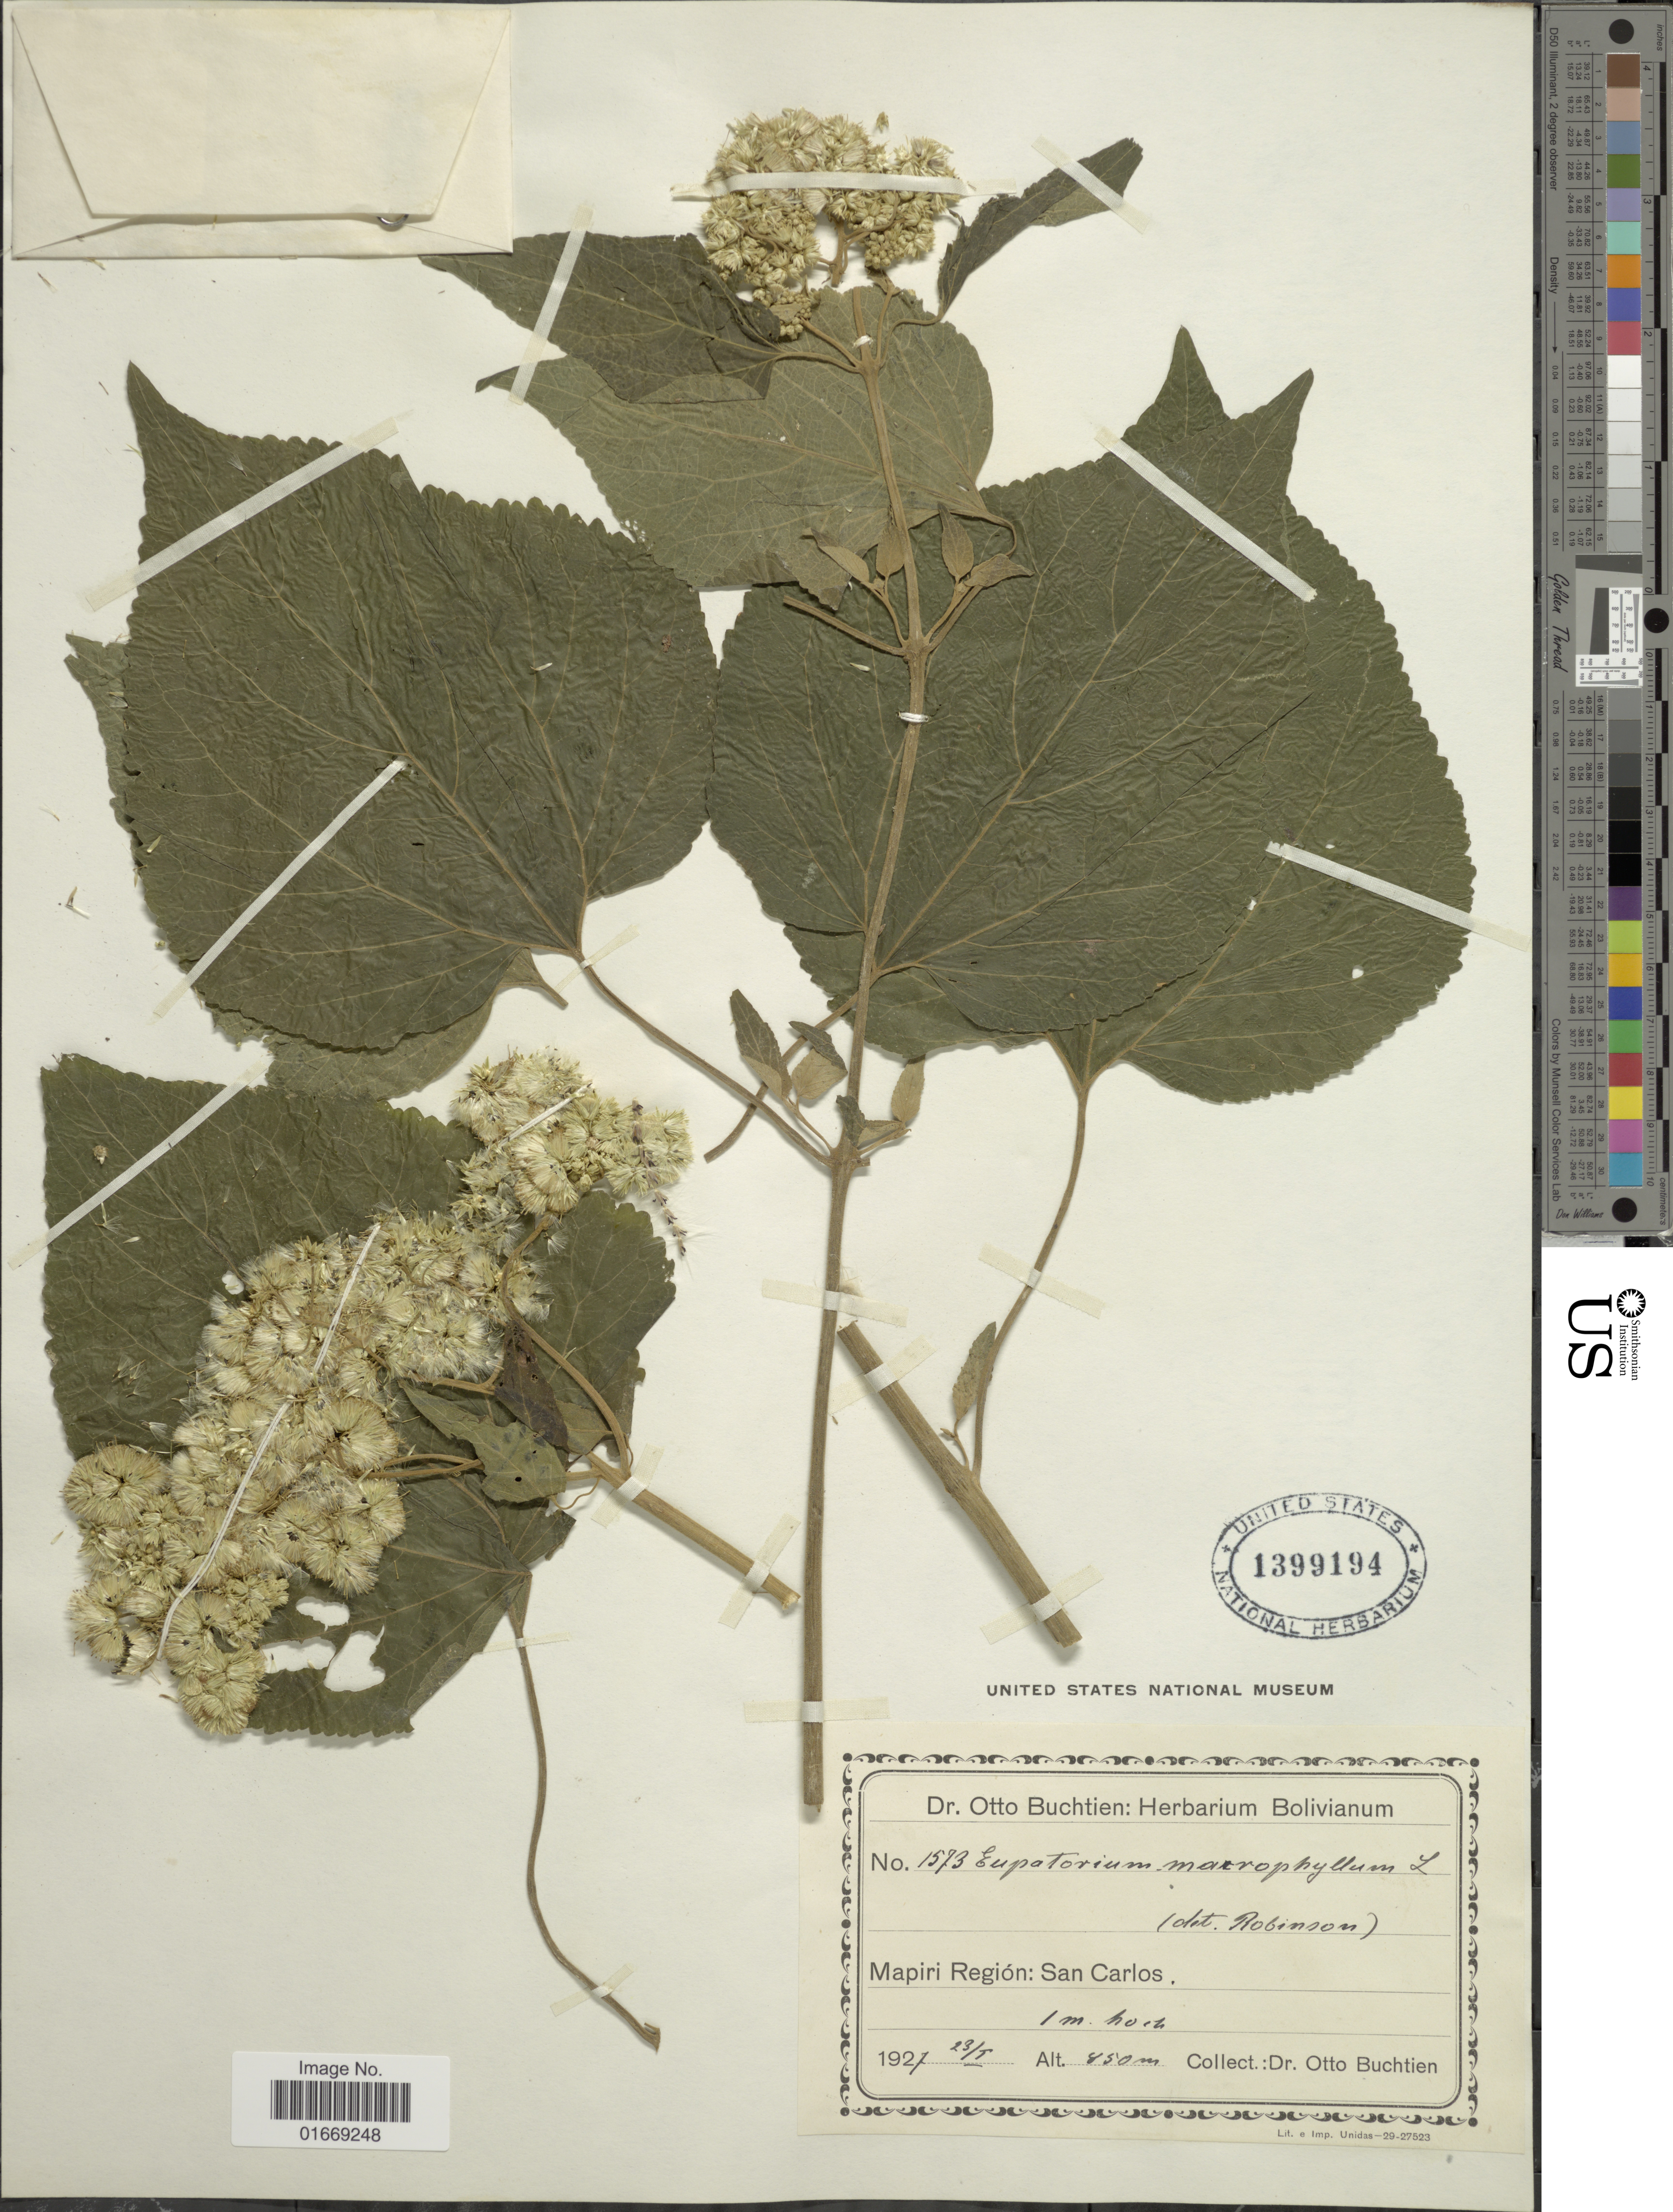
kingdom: Plantae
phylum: Tracheophyta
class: Magnoliopsida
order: Asterales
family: Asteraceae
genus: Hebeclinium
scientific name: Hebeclinium macrophyllum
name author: (L.) DC.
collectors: O. Buchtien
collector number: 1573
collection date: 1927-01-23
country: Bolivia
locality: Mapiri Región: San Carlos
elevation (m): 850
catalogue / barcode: US 1399194